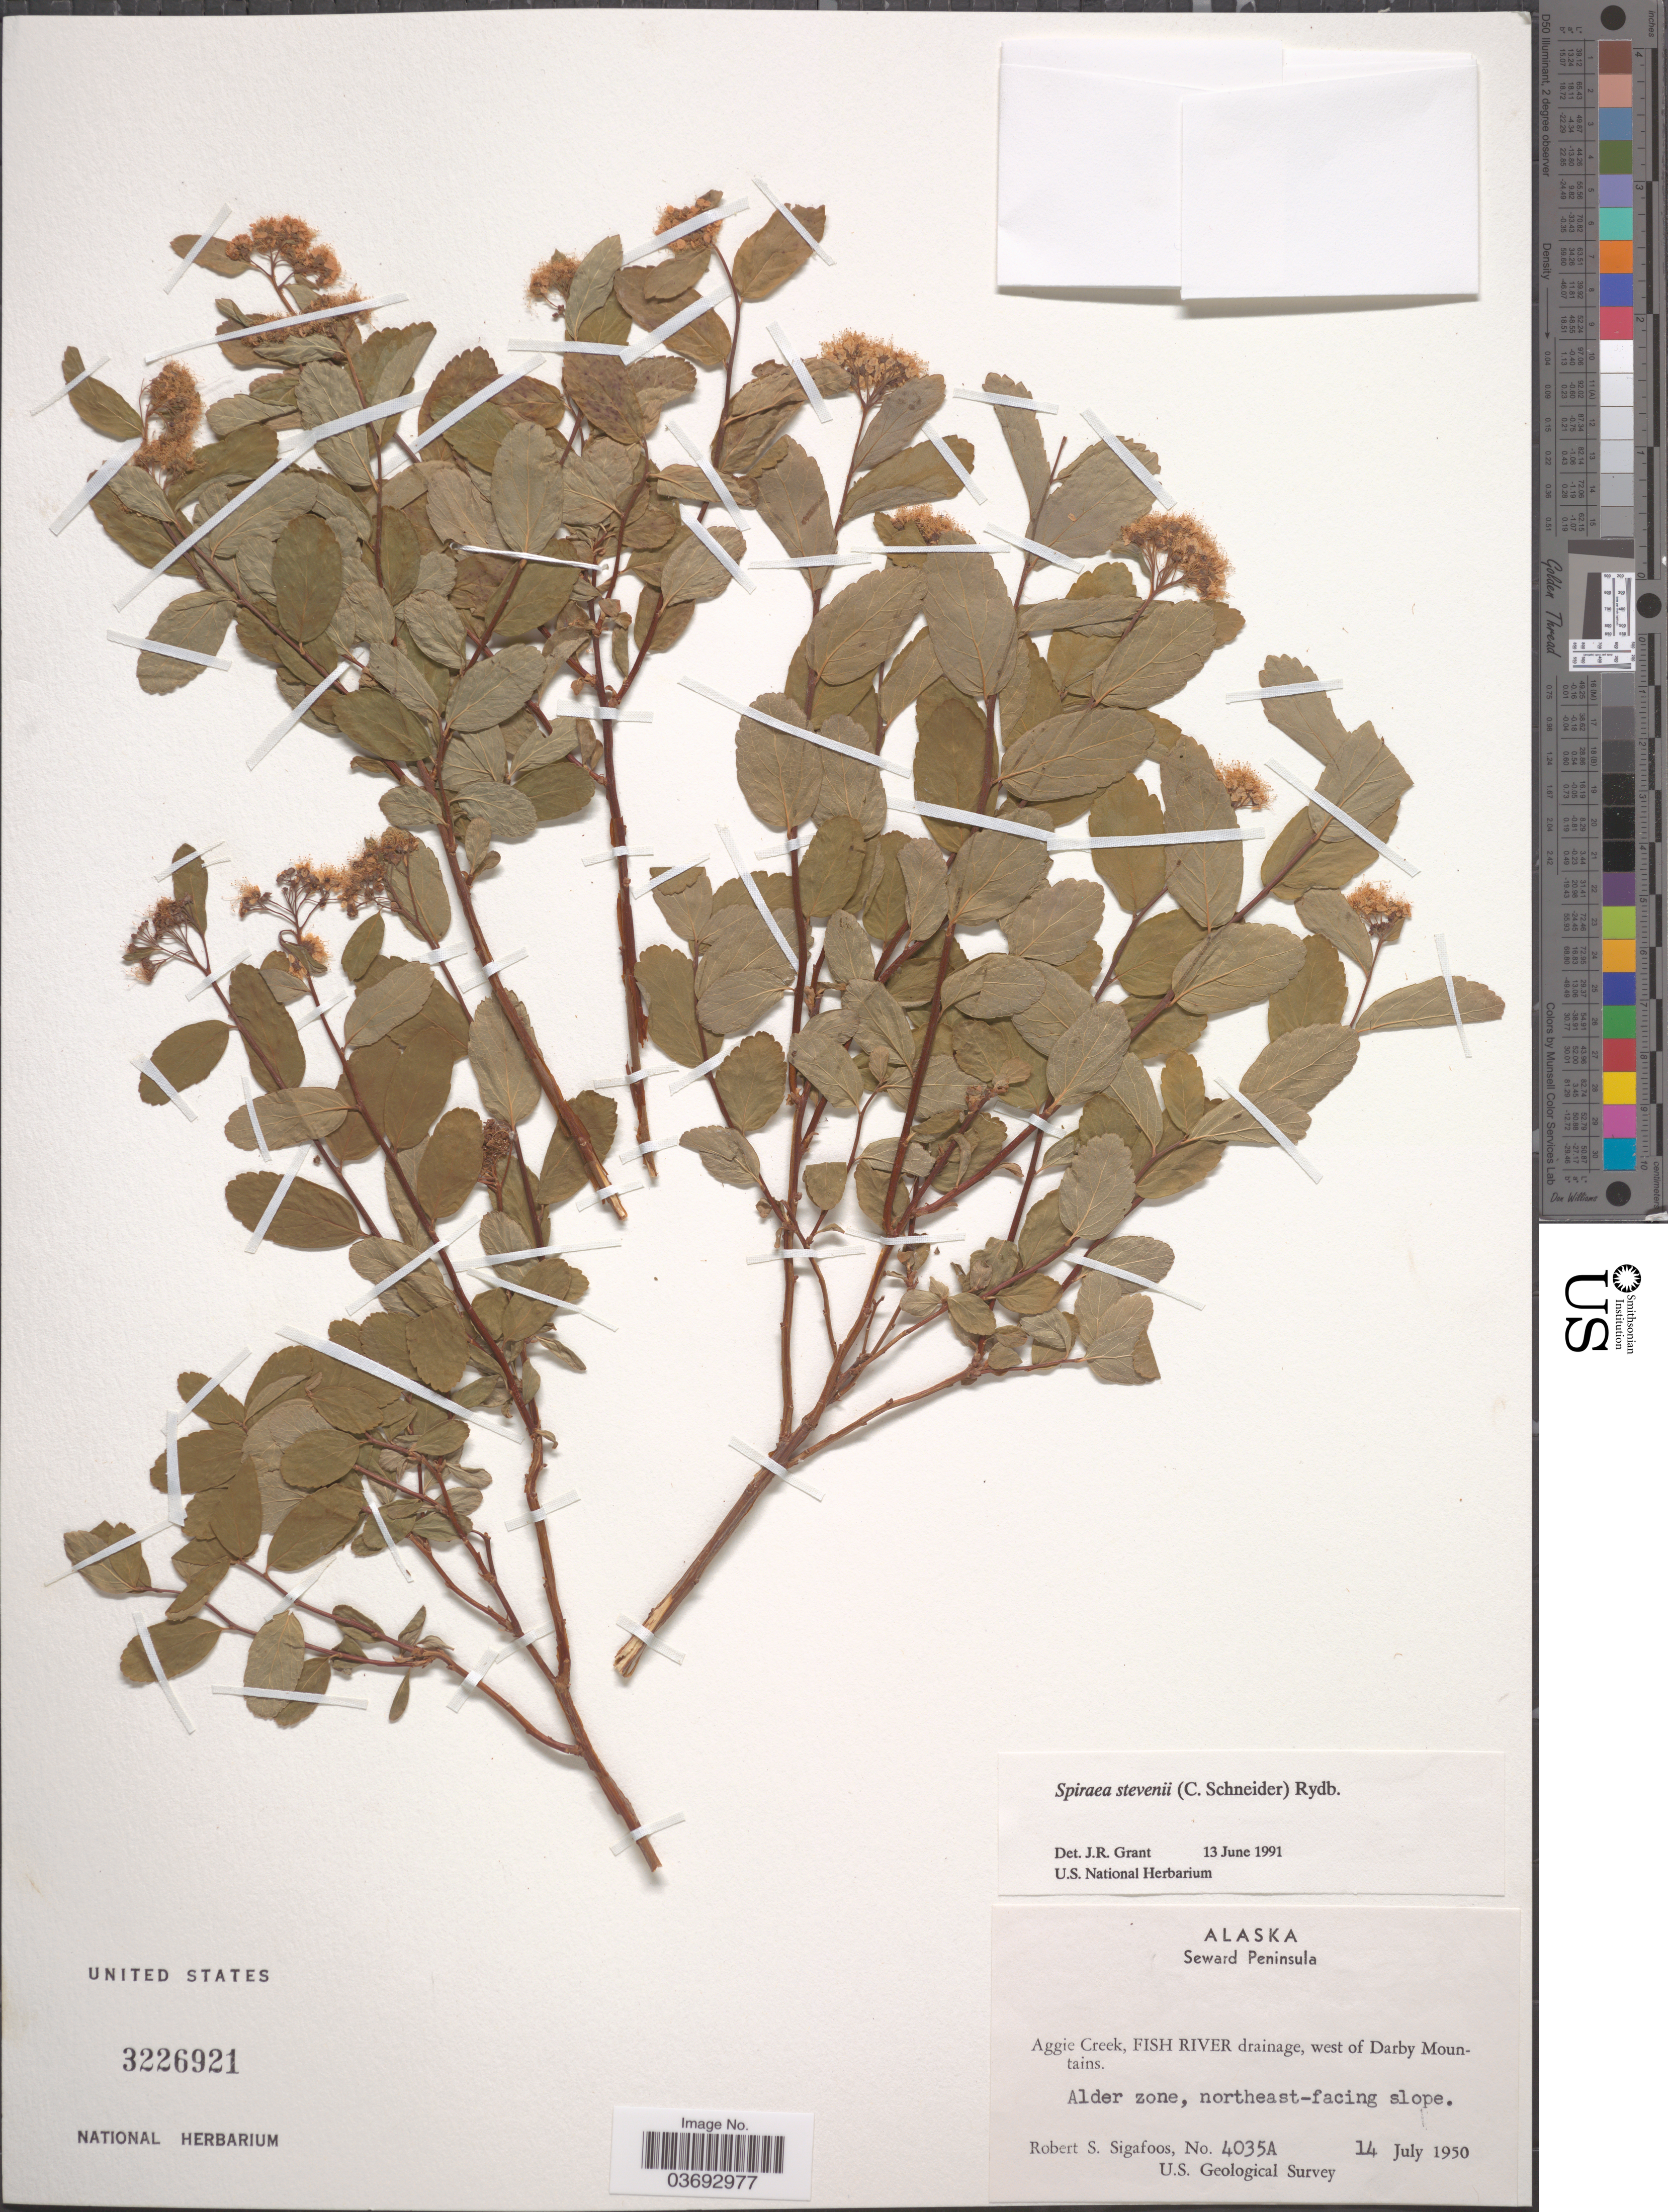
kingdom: Plantae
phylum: Tracheophyta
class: Magnoliopsida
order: Rosales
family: Rosaceae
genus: Spiraea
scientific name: Spiraea stevenii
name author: (C.K. Schneid.) Rydb.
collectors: R. Sigafoos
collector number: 4035A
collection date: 1950-07-14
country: United States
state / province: Alaska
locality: Seward Peninsula. Aggie Creek, Fish River drainage, west of Darby Mountains. Alder Zone, northeast-facing slope.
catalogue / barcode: US 3226921